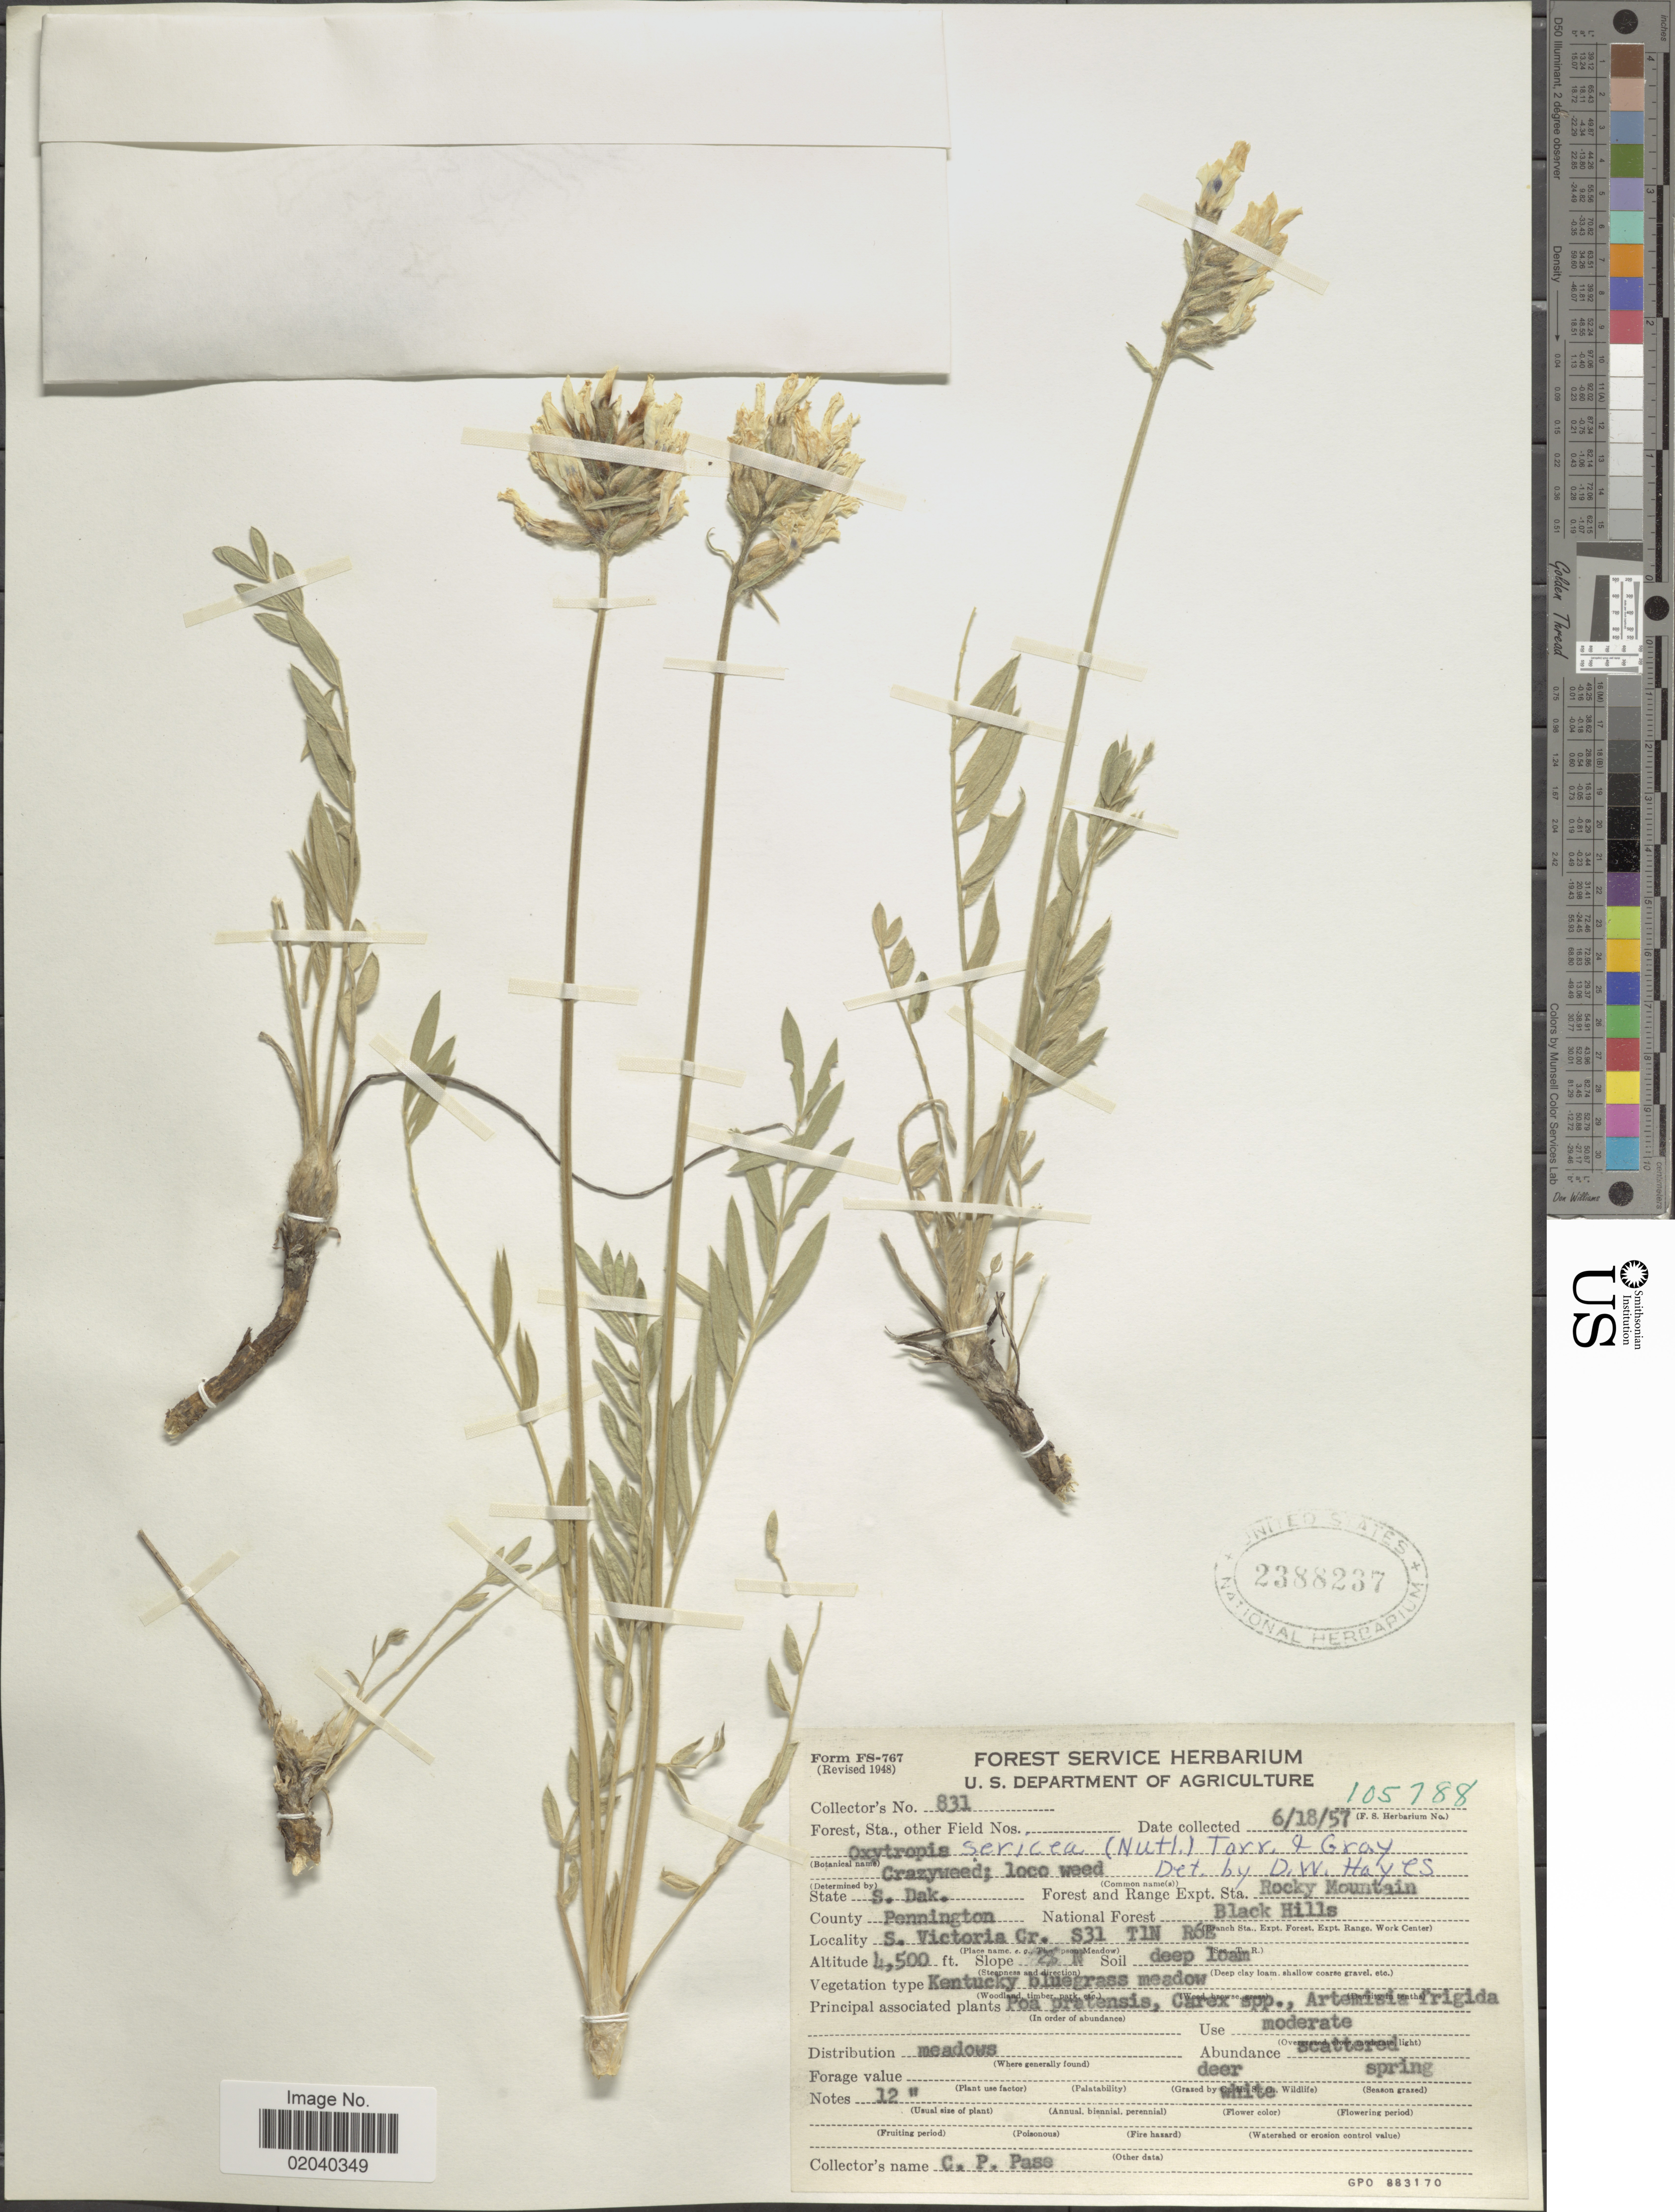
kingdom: Plantae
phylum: Tracheophyta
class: Magnoliopsida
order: Fabales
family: Fabaceae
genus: Oxytropis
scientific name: Oxytropis sericea var. sericea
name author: Nutt.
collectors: C. P. Pase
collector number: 831/105788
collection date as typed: Transcribed d/m/y: 18/6/57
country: United States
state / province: South Dakota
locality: S. Dak. County: Pennington. S. Victoria Cr. S31 T1N R6E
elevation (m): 1372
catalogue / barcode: US 2388237